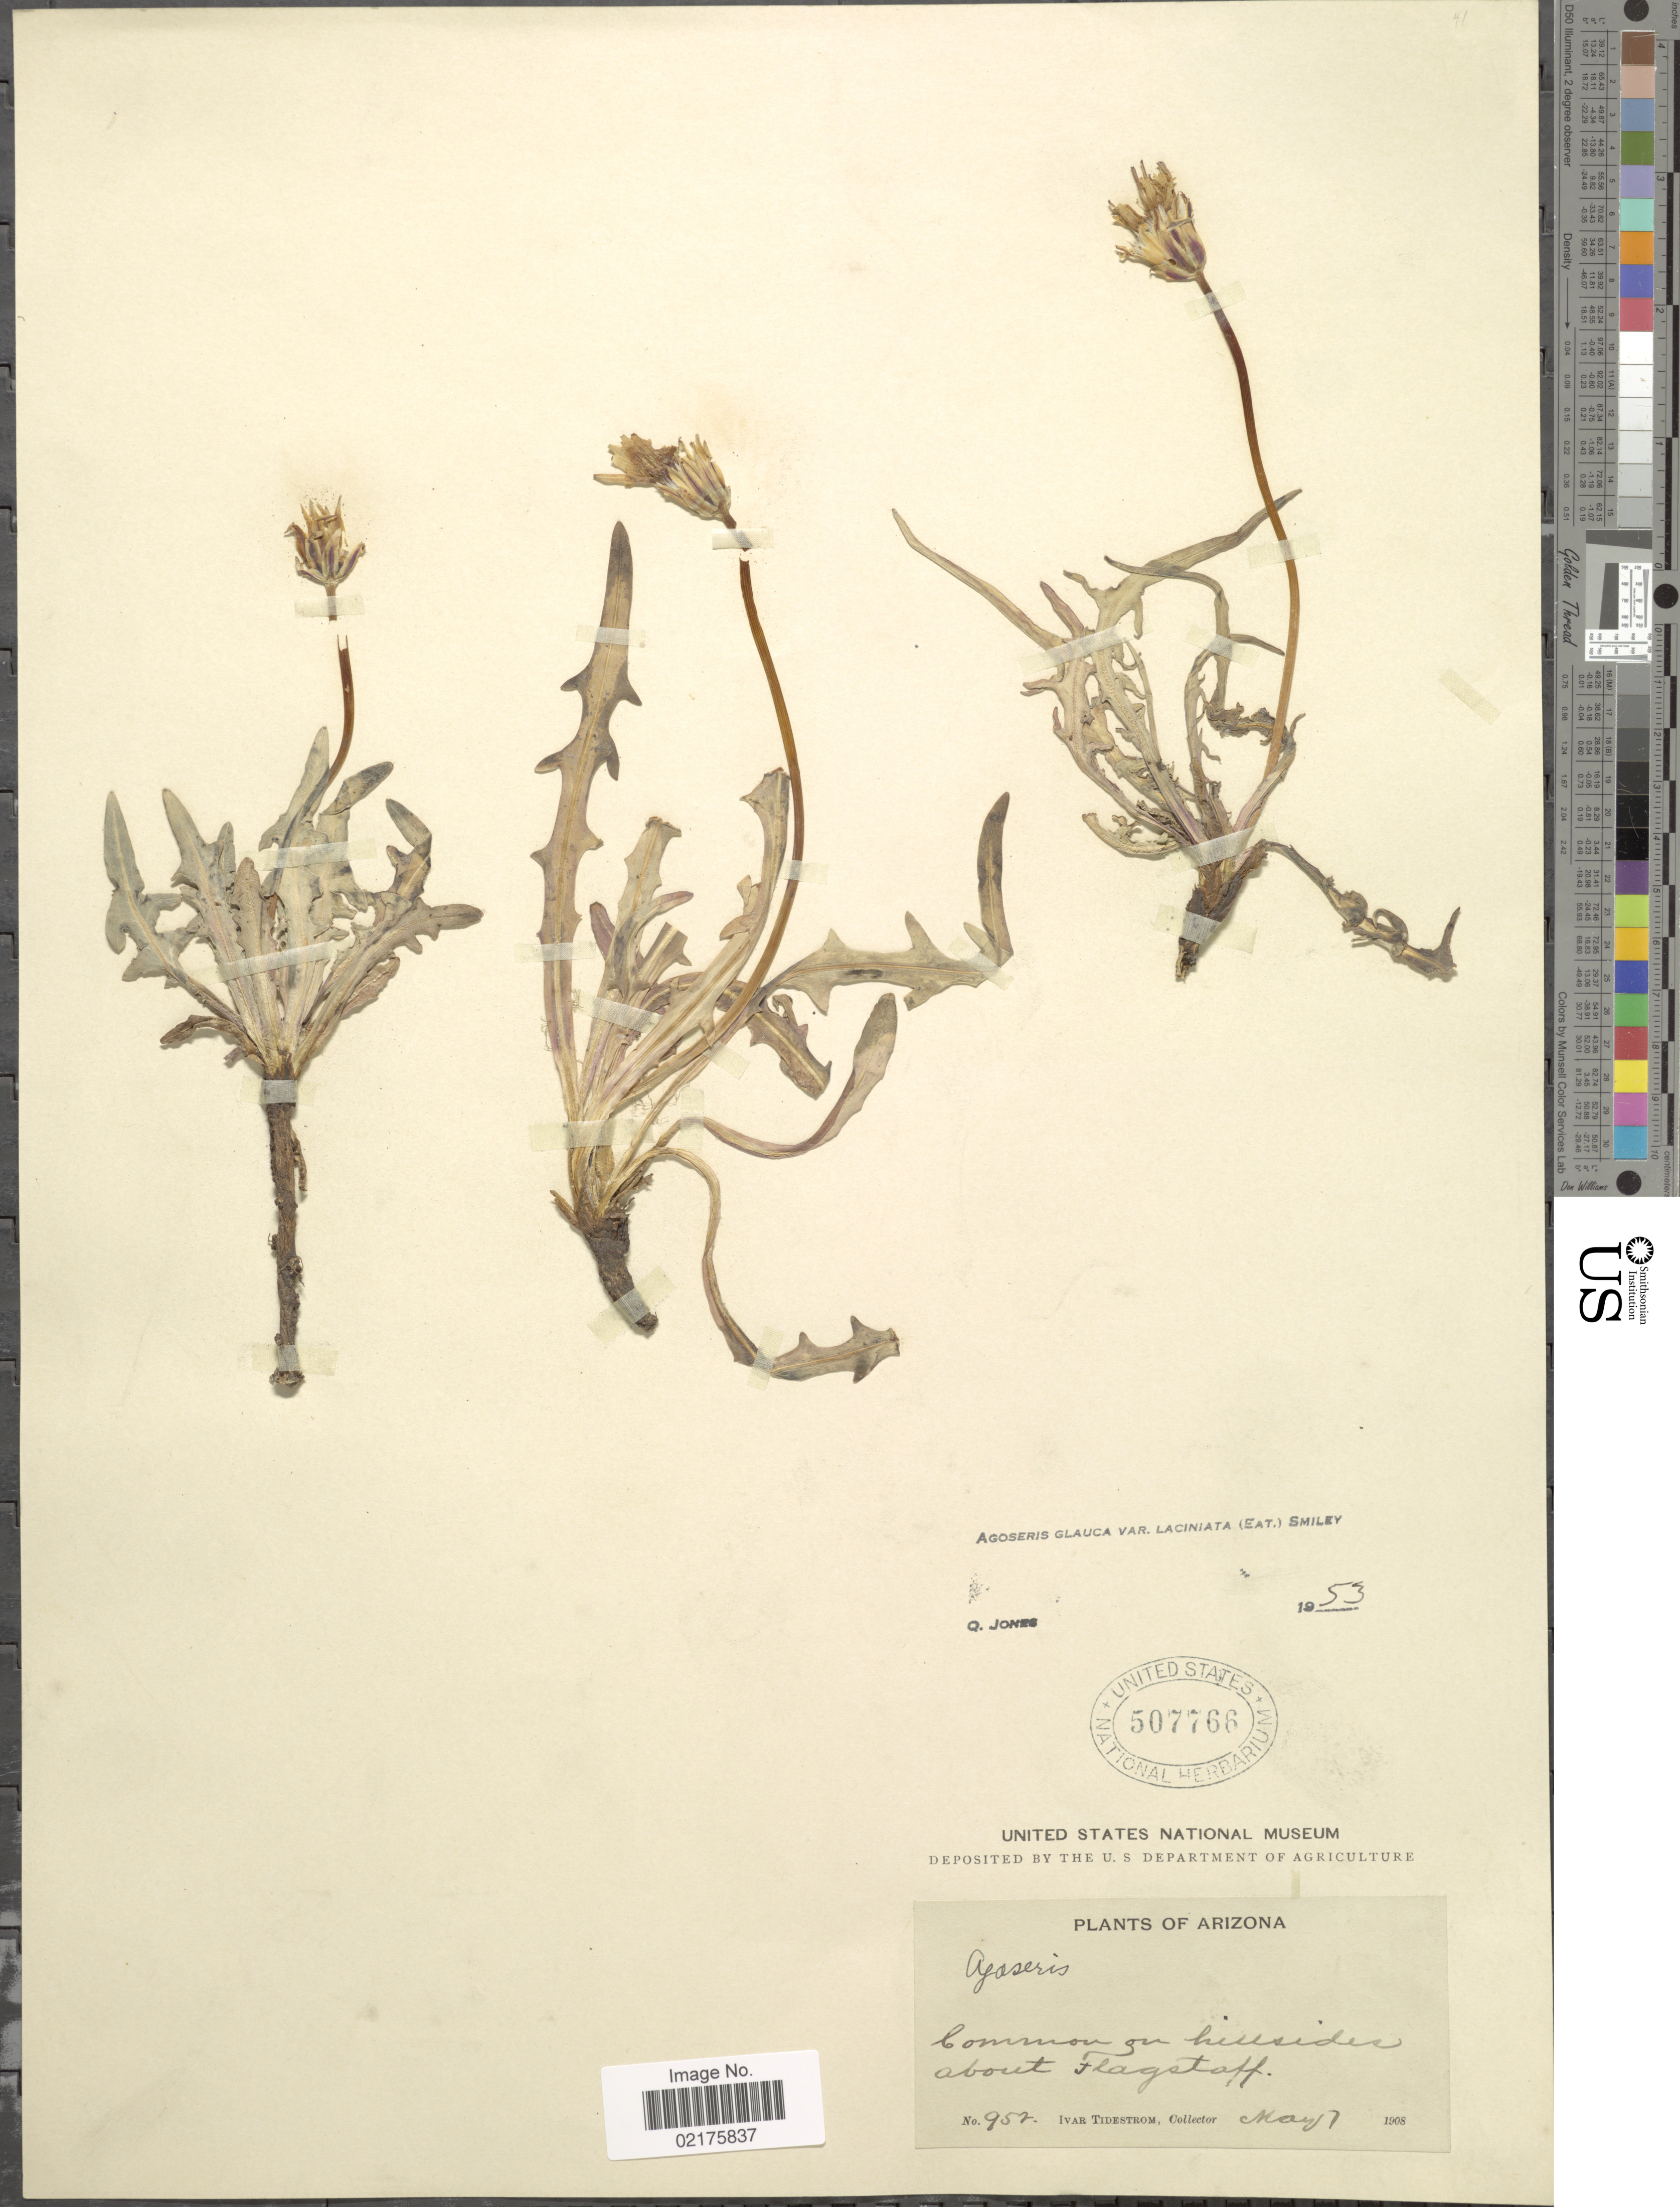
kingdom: Plantae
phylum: Tracheophyta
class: Magnoliopsida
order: Asterales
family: Asteraceae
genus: Agoseris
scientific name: Agoseris parviflora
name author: (Nutt.) D. Dietr.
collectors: I. F. Tidestrom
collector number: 952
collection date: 1908-05-07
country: United States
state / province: Arizona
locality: About Flagstaff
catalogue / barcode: US 507766